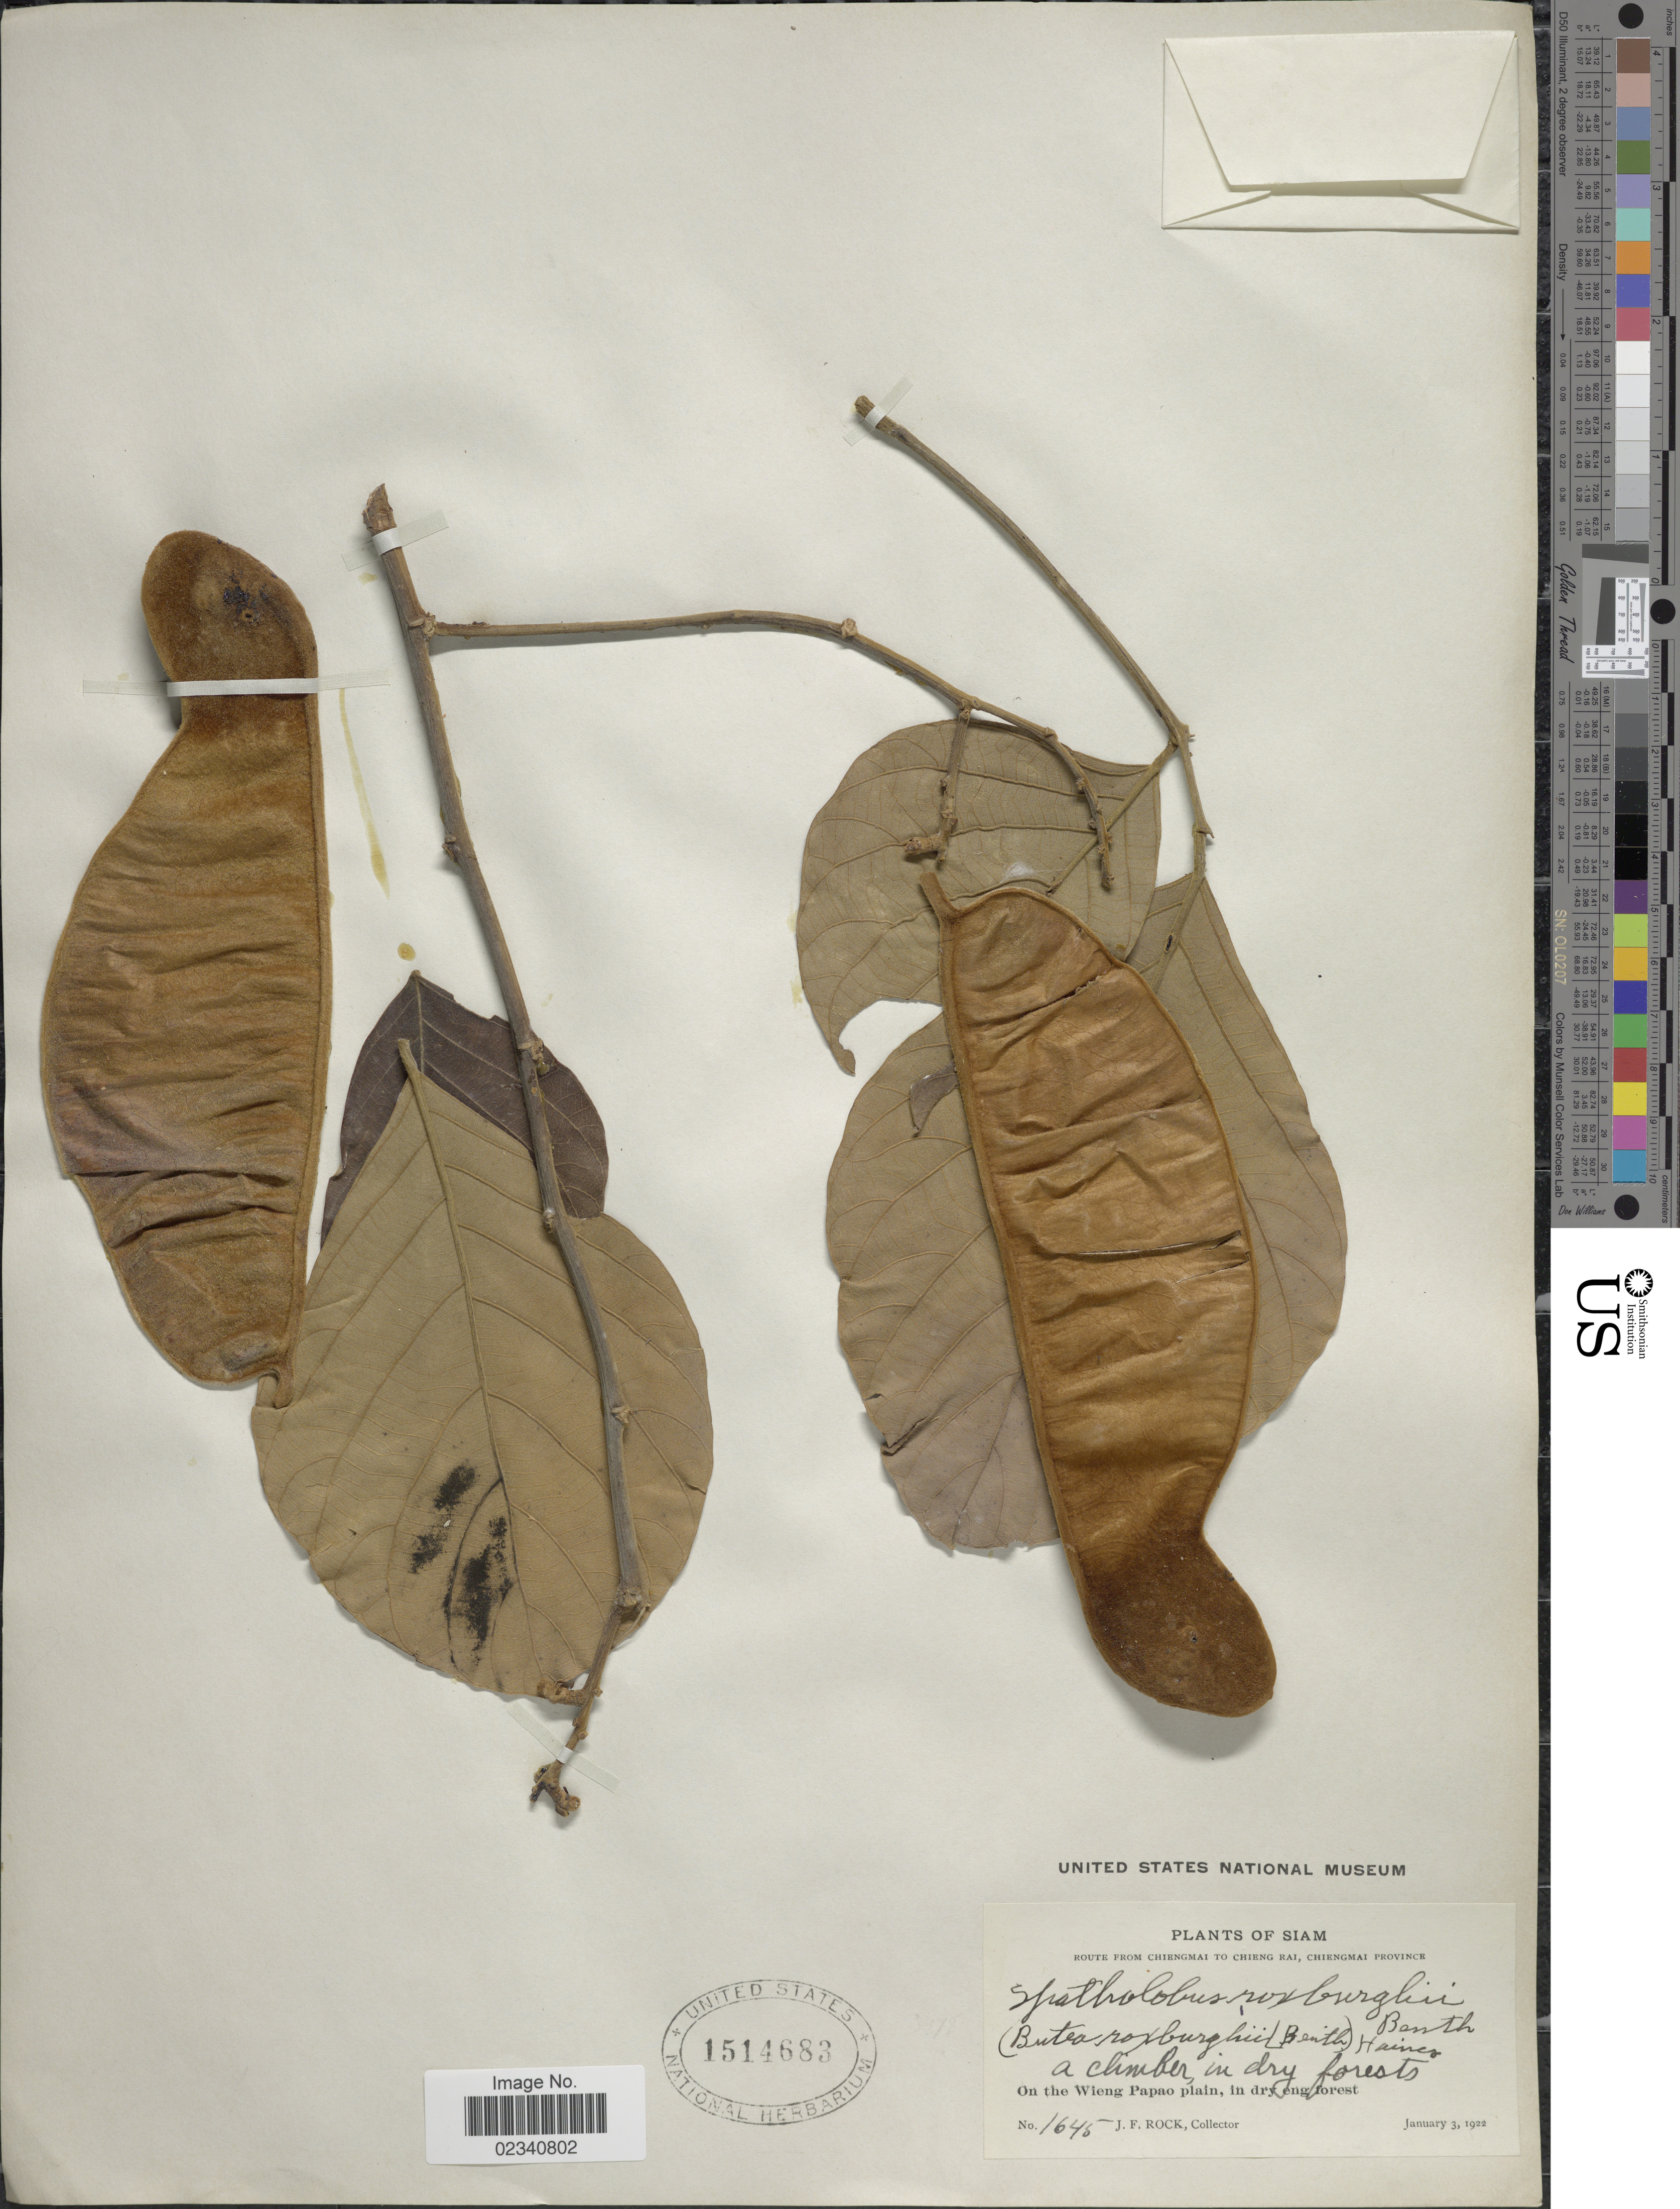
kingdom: Plantae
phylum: Tracheophyta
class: Magnoliopsida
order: Fabales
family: Fabaceae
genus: Spatholobus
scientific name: Spatholobus parviflorus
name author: (Roxb. ex G. Don) Kuntze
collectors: J. Rock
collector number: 1645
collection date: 1922-01-03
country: Thailand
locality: Siam, On the Wieng Papao plain, in dry eng forest. Route from Chiengmai to Chieng Rai, Chiengmai Province.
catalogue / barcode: US 1514683